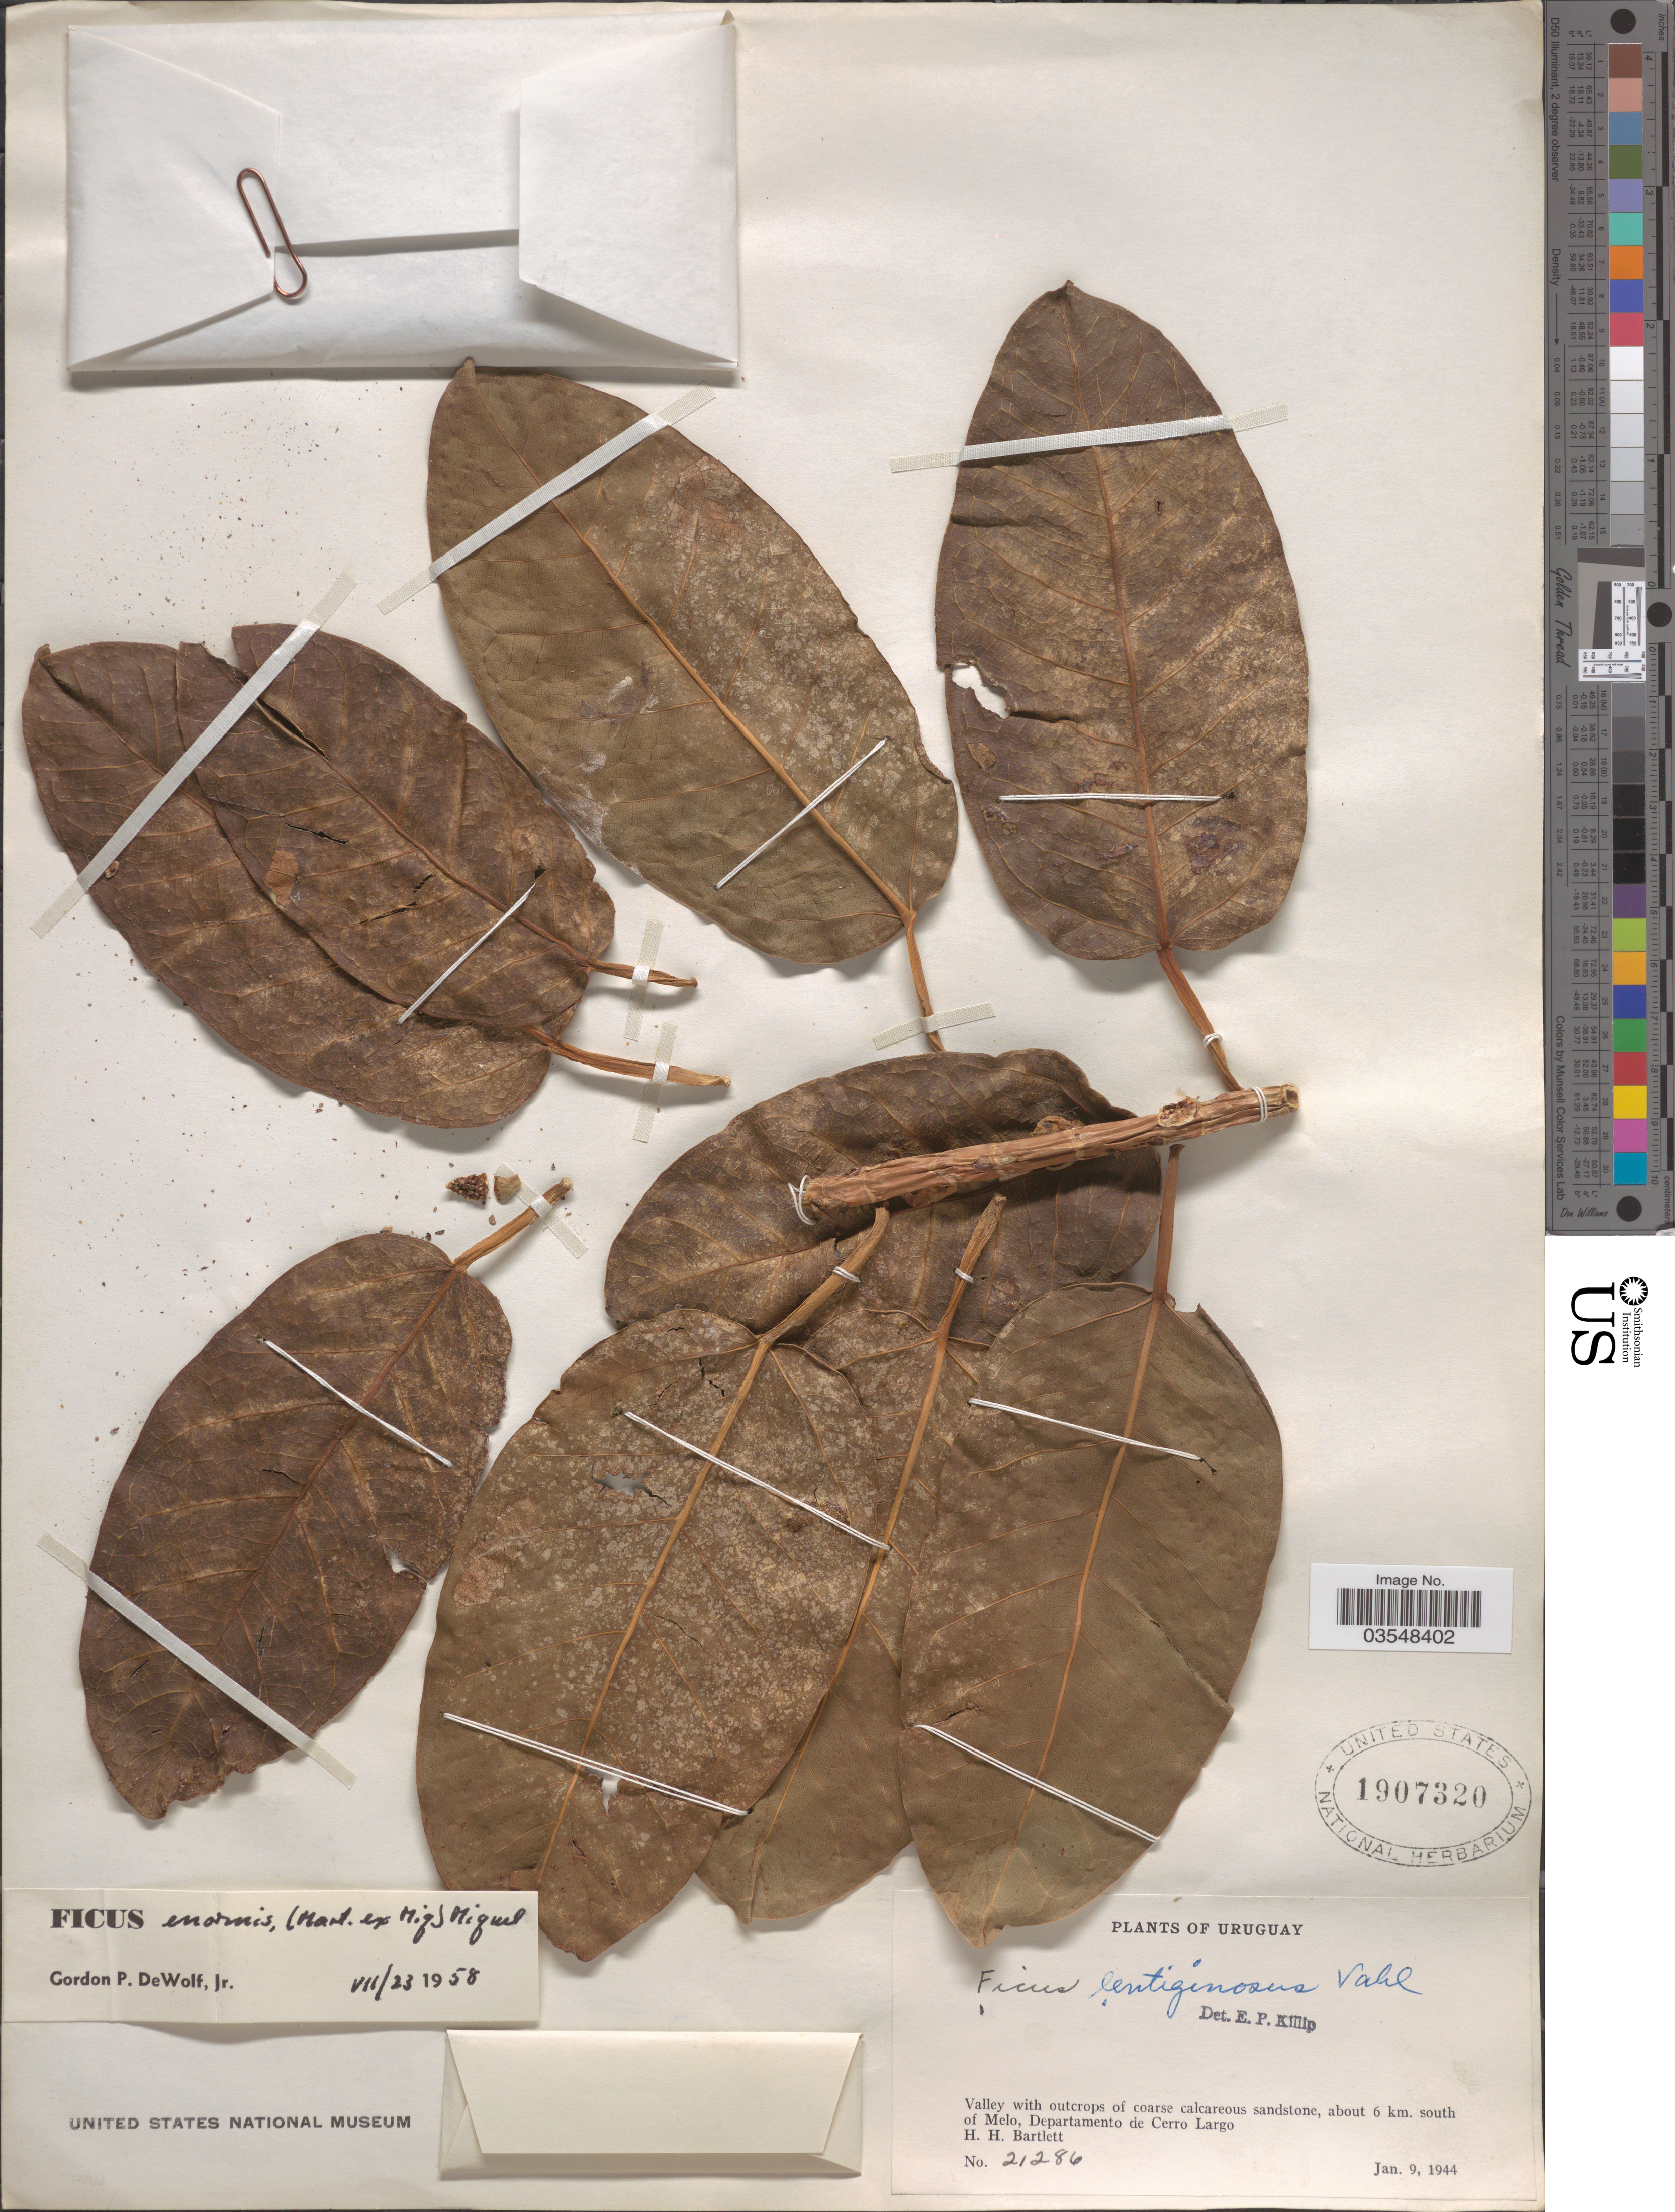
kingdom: Plantae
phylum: Tracheophyta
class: Magnoliopsida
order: Rosales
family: Moraceae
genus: Ficus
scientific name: Ficus enormis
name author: Mart. ex Miq.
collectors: H. H. Bartlett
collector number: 21286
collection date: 1944-01-09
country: Uruguay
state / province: Cerro Largo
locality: Valley with outcrops of coarse calcareous sandstone, about 6 km. south of Melo, Departamento de Cerro Largo.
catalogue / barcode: US 1907320